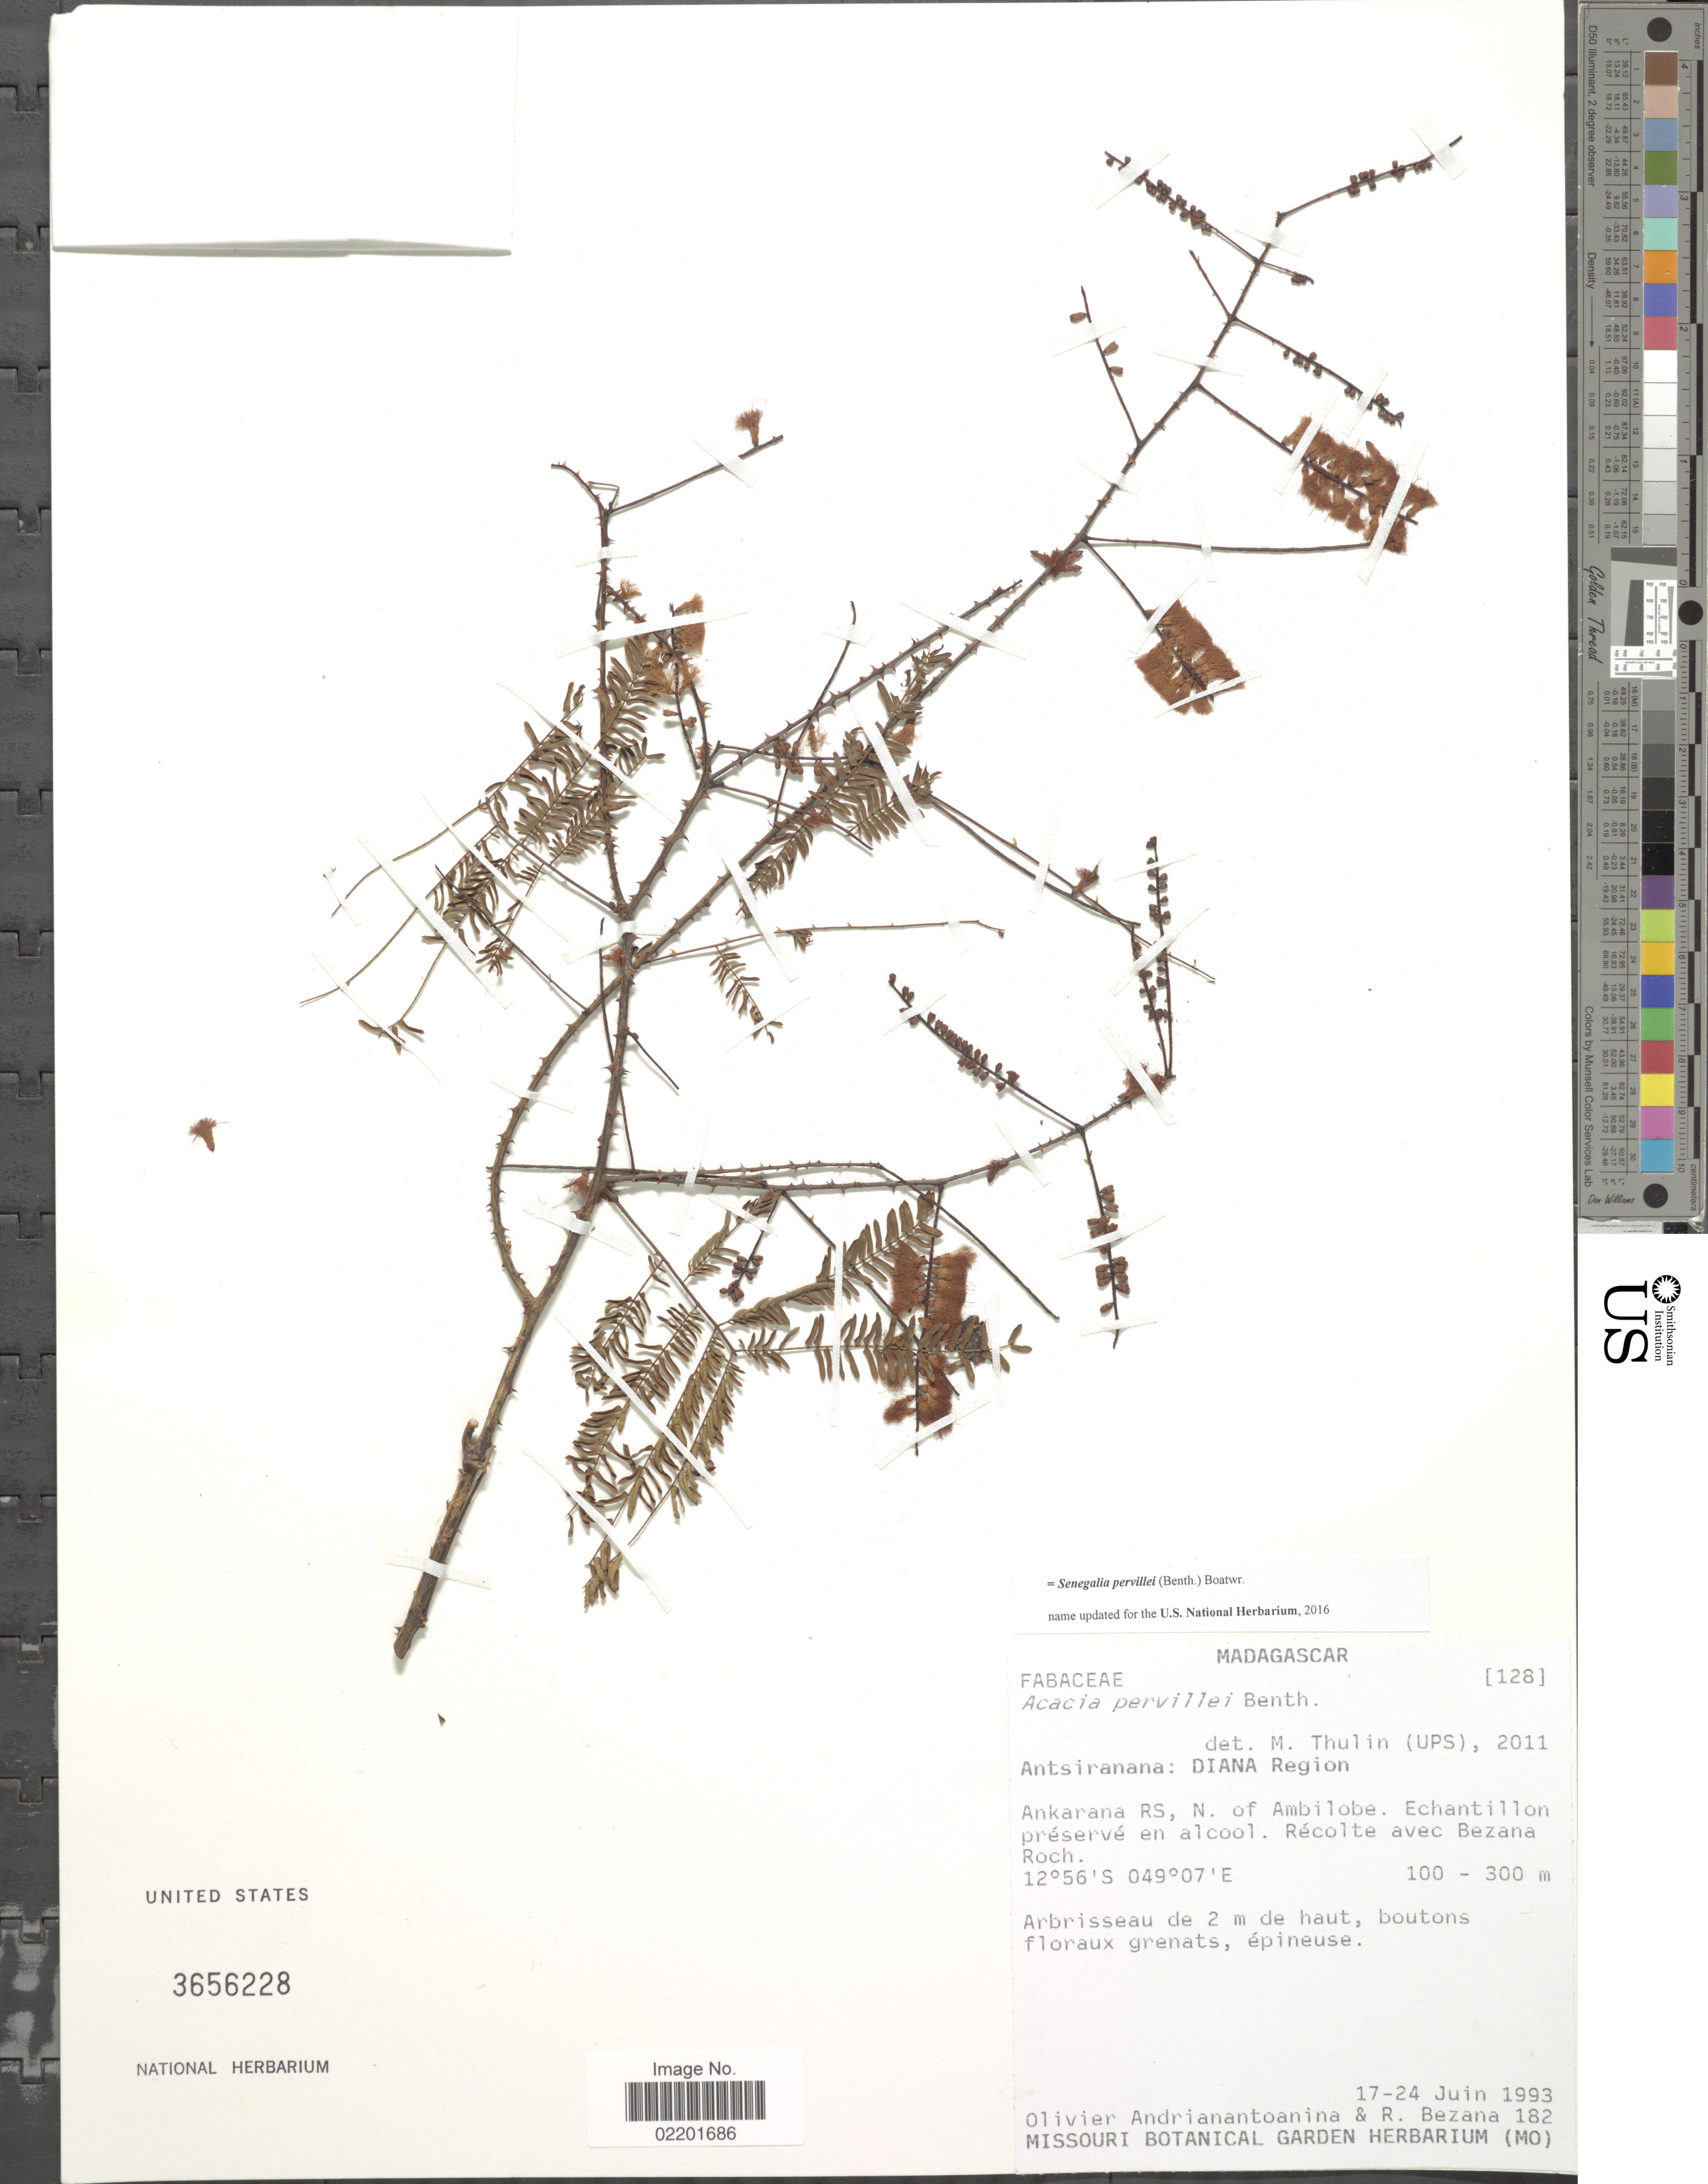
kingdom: Plantae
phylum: Tracheophyta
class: Magnoliopsida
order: Fabales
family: Fabaceae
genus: Senegalia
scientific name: Senegalia pervillei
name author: (Benth.) Boatwr.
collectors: O. Andrianantoanina & R. Bezana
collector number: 182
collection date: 1993-06-17/1993-06-24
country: Madagascar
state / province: Diana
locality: Diana Region, Ankarana RS, N of Ambilobe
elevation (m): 100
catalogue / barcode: US 3656228